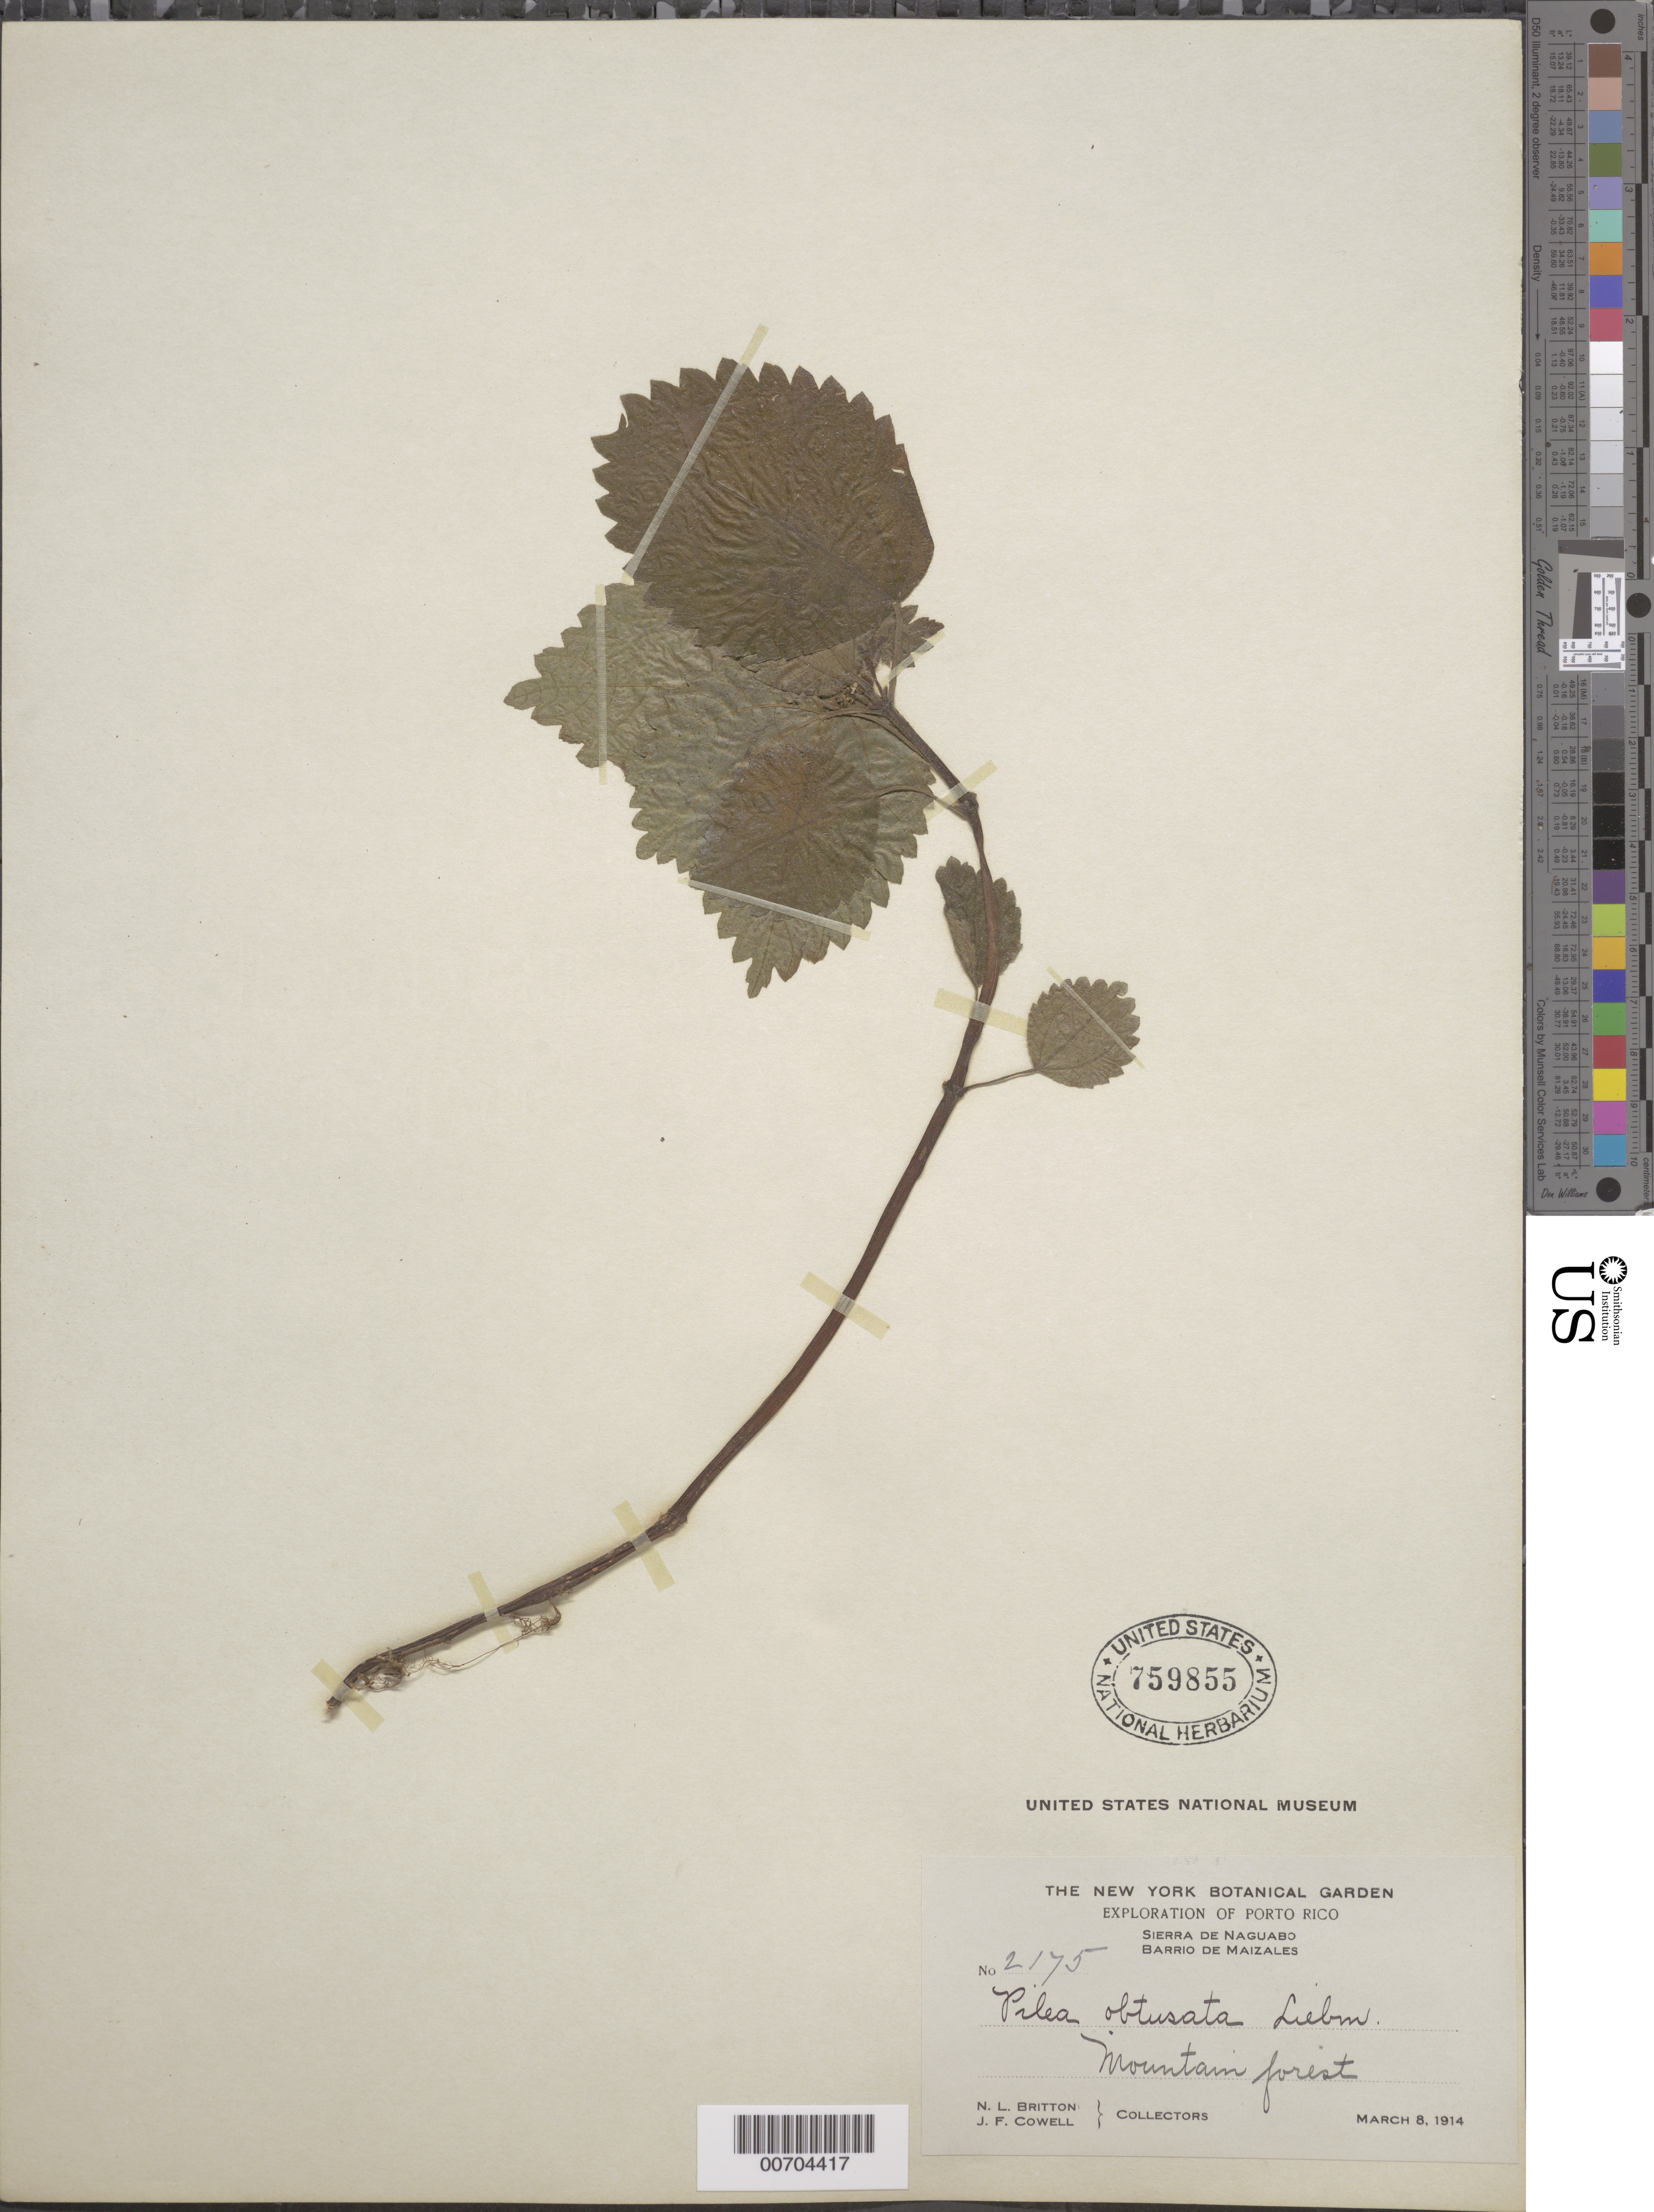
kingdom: Plantae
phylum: Tracheophyta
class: Magnoliopsida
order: Rosales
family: Urticaceae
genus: Pilea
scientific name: Pilea obtusata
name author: Liebm.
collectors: N. Britton & J. F. Cowell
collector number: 2175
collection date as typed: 08 Mar 1914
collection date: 1914-03-08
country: Puerto Rico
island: Greater Antilles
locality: Sierra de Naguabo; Barrio de Maizales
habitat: Mountain forest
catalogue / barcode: US 759855